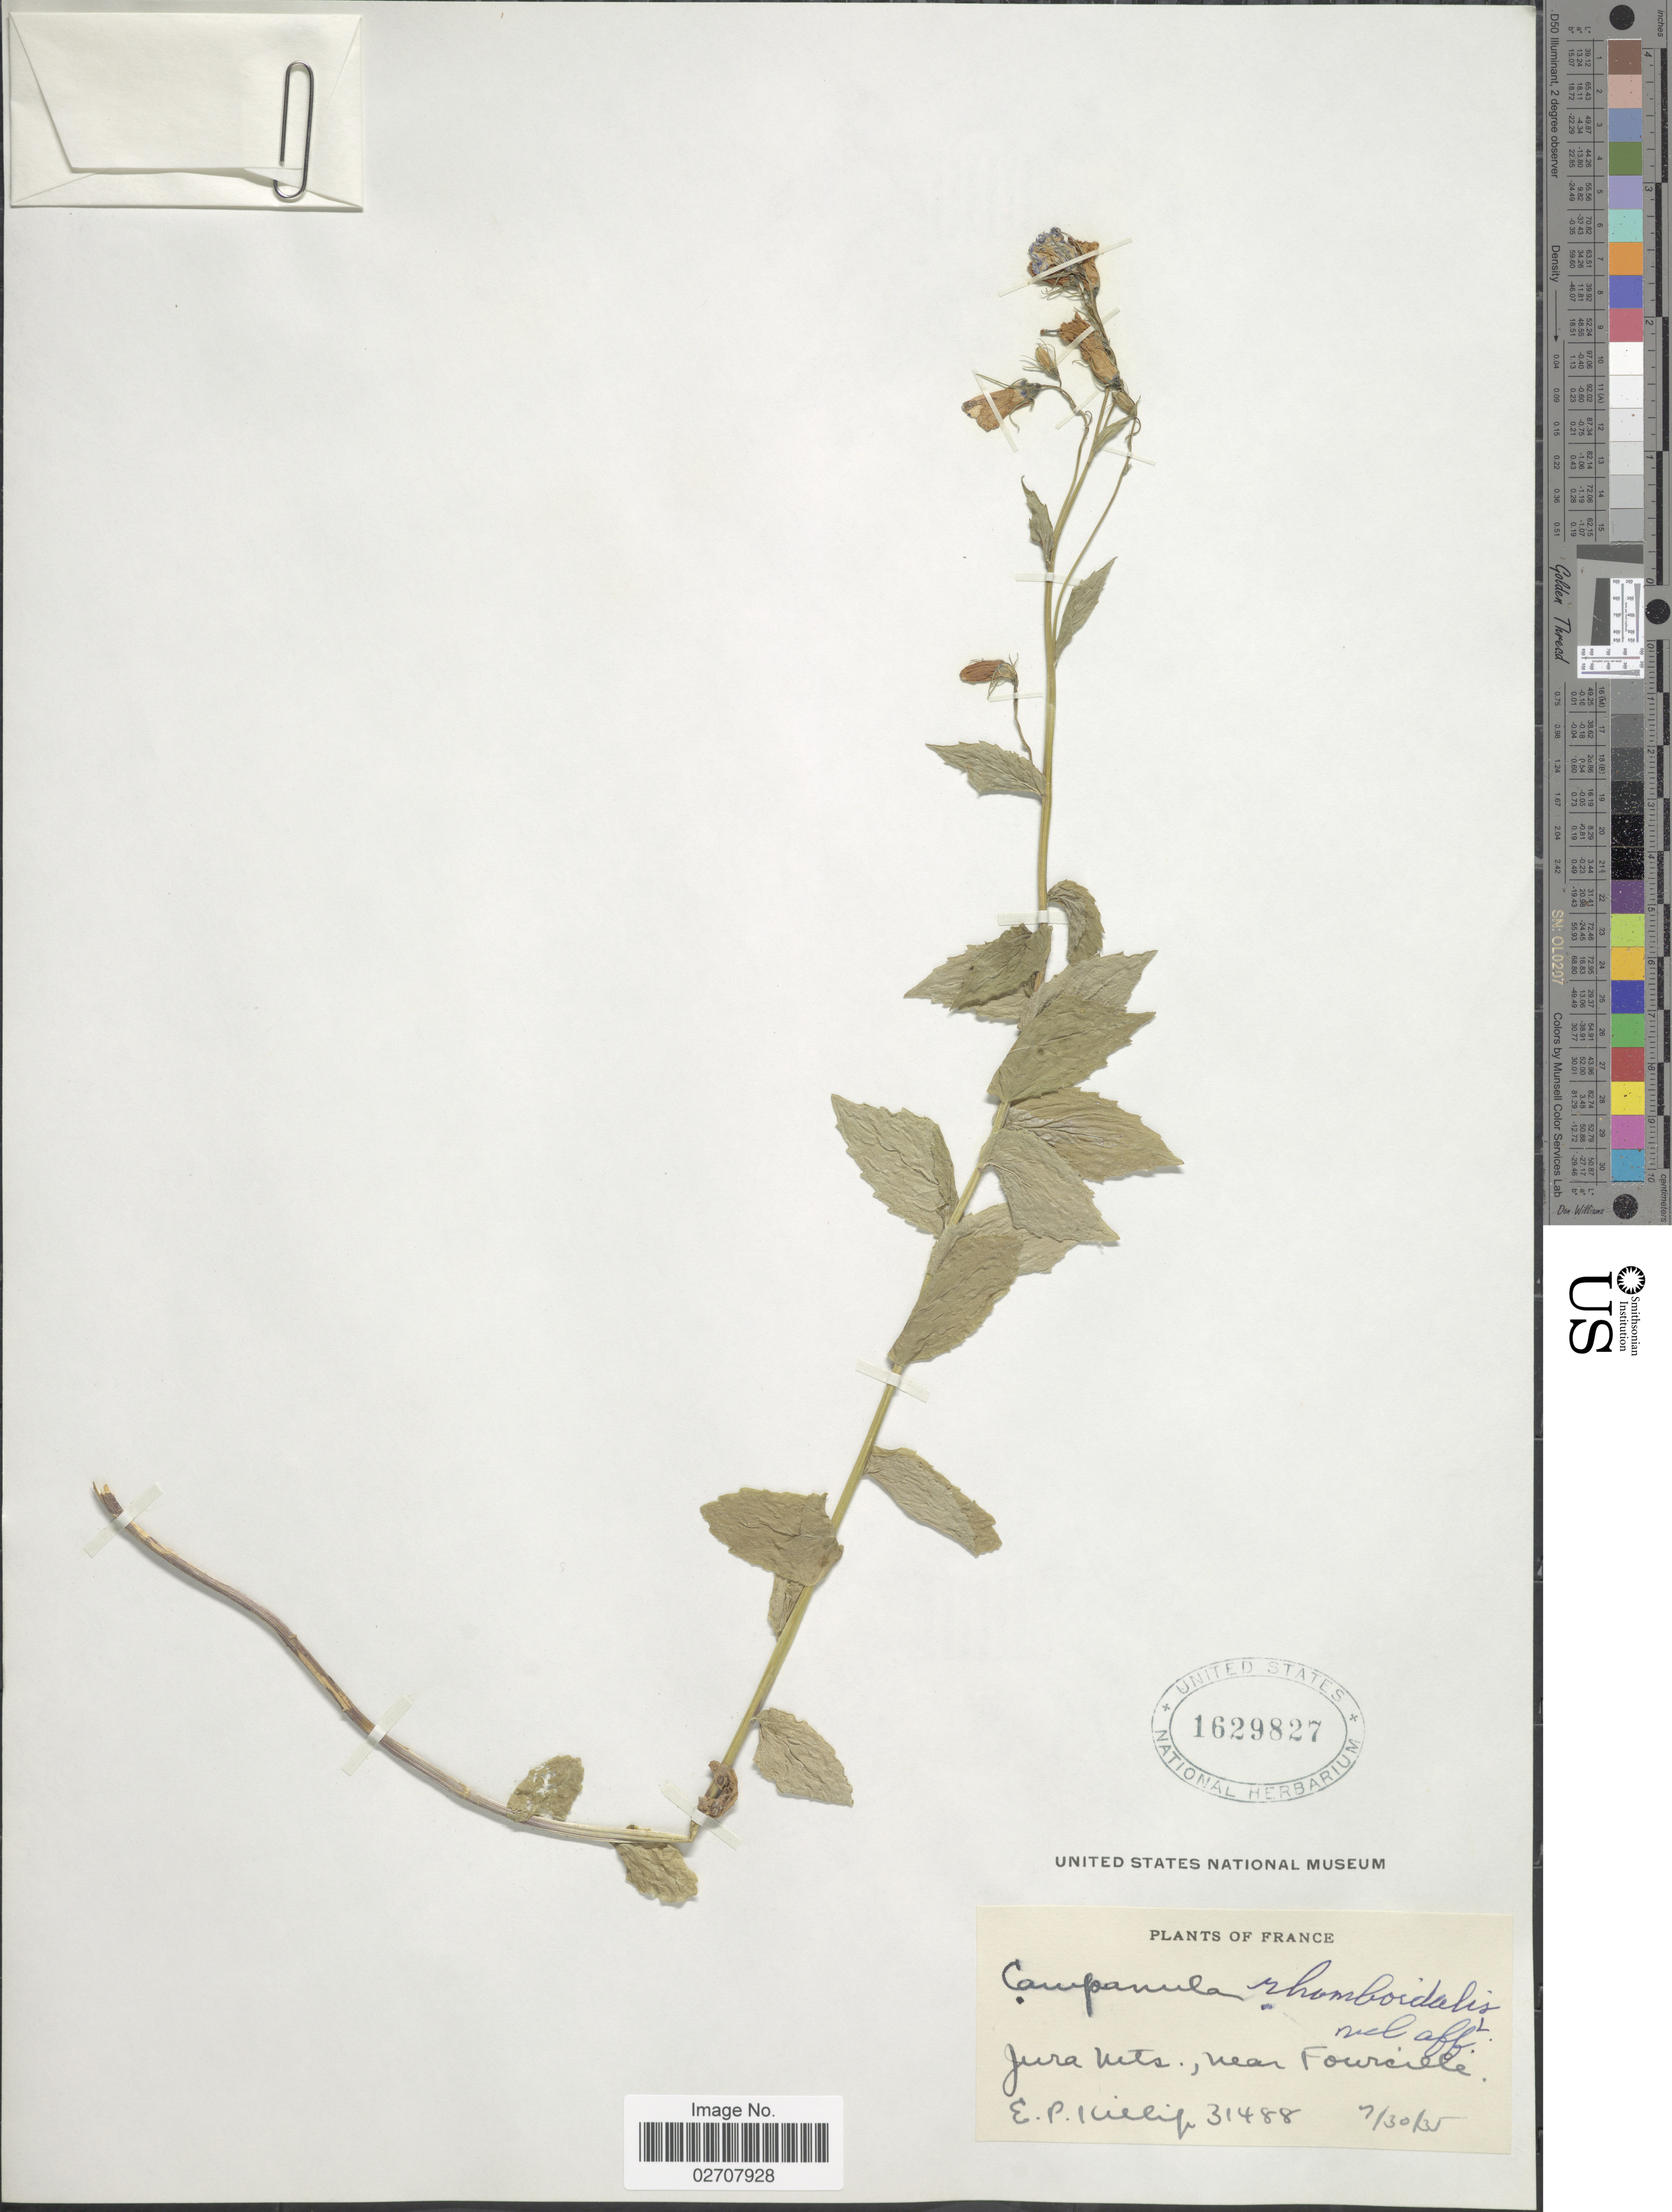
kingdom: Plantae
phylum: Tracheophyta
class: Magnoliopsida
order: Asterales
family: Campanulaceae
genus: Campanula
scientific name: Campanula rhomboidalis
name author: L.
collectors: E. P. Killip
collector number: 31488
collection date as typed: Transcribed d/m/y: 30/7/35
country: France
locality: Jura Mts., near Fourcille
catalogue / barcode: US 1629827